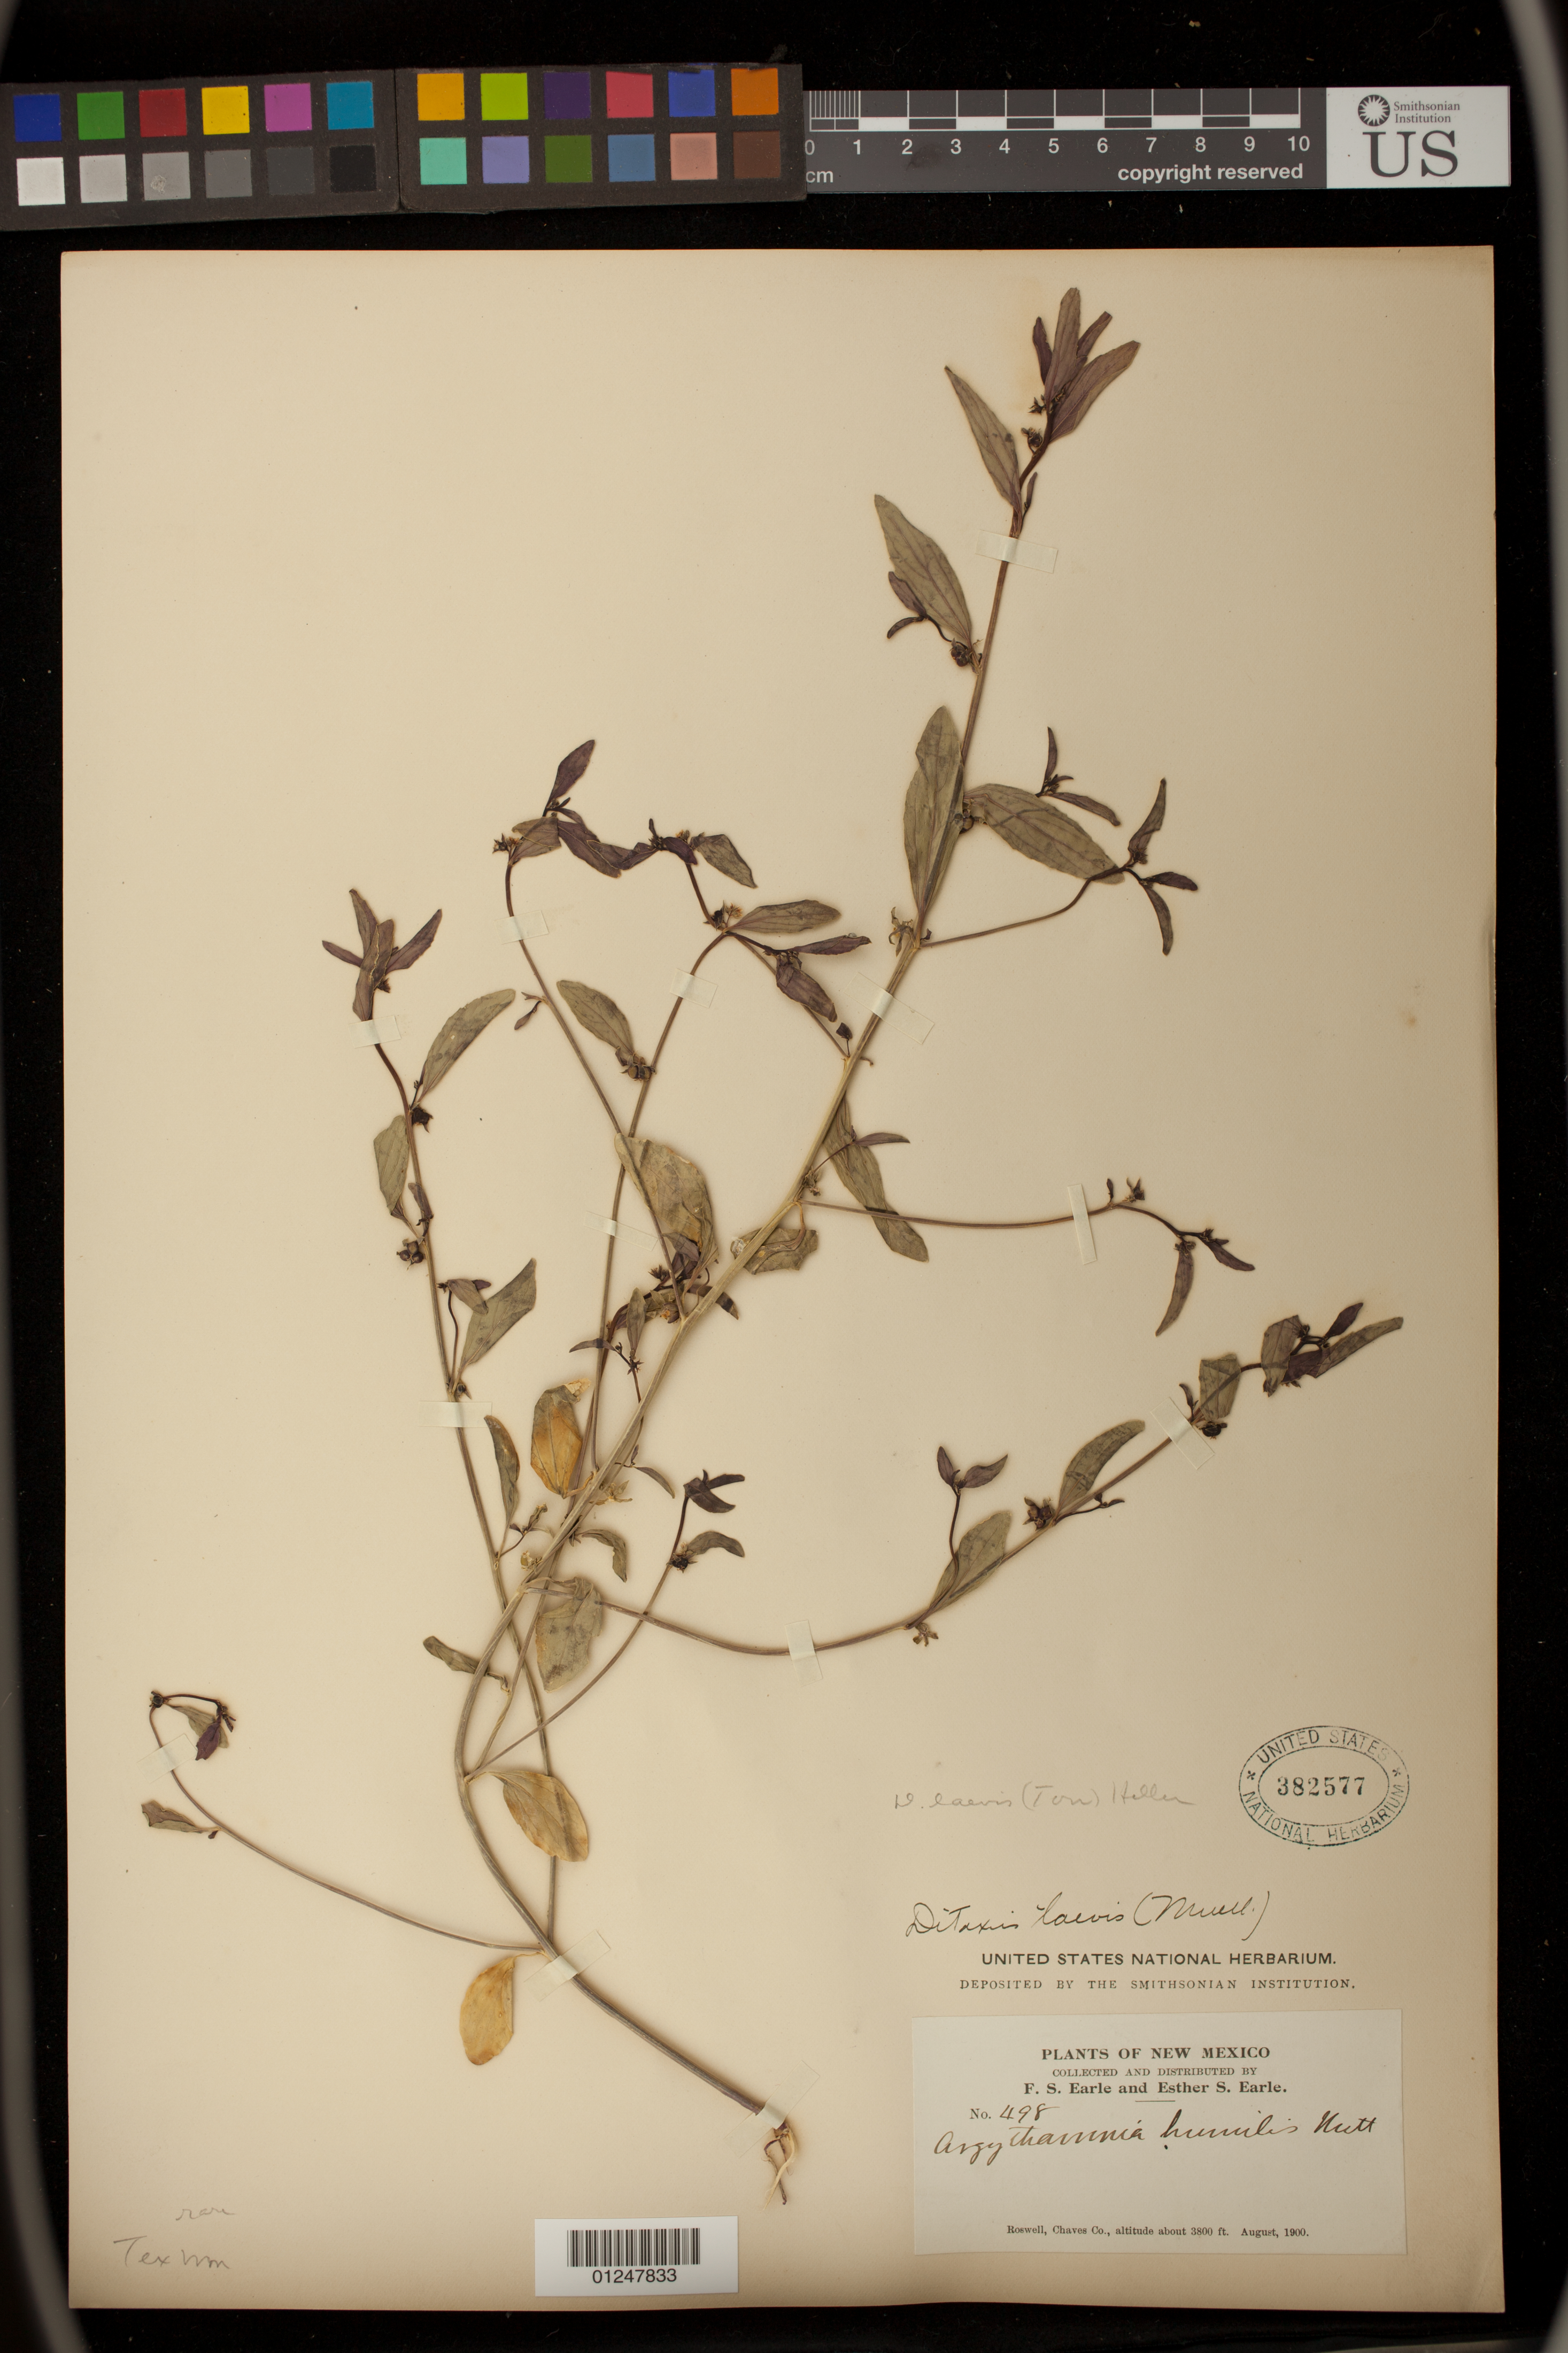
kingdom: Plantae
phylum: Tracheophyta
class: Magnoliopsida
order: Malpighiales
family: Euphorbiaceae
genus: Argythamnia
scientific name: Argythamnia humilis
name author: (Engelm. & A. Gray) Müll. Arg.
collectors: F. S. Earle & E. S. Earle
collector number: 498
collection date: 1900-08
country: United States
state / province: New Mexico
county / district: Chaves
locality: Roswell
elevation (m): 1158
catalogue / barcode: US 382577